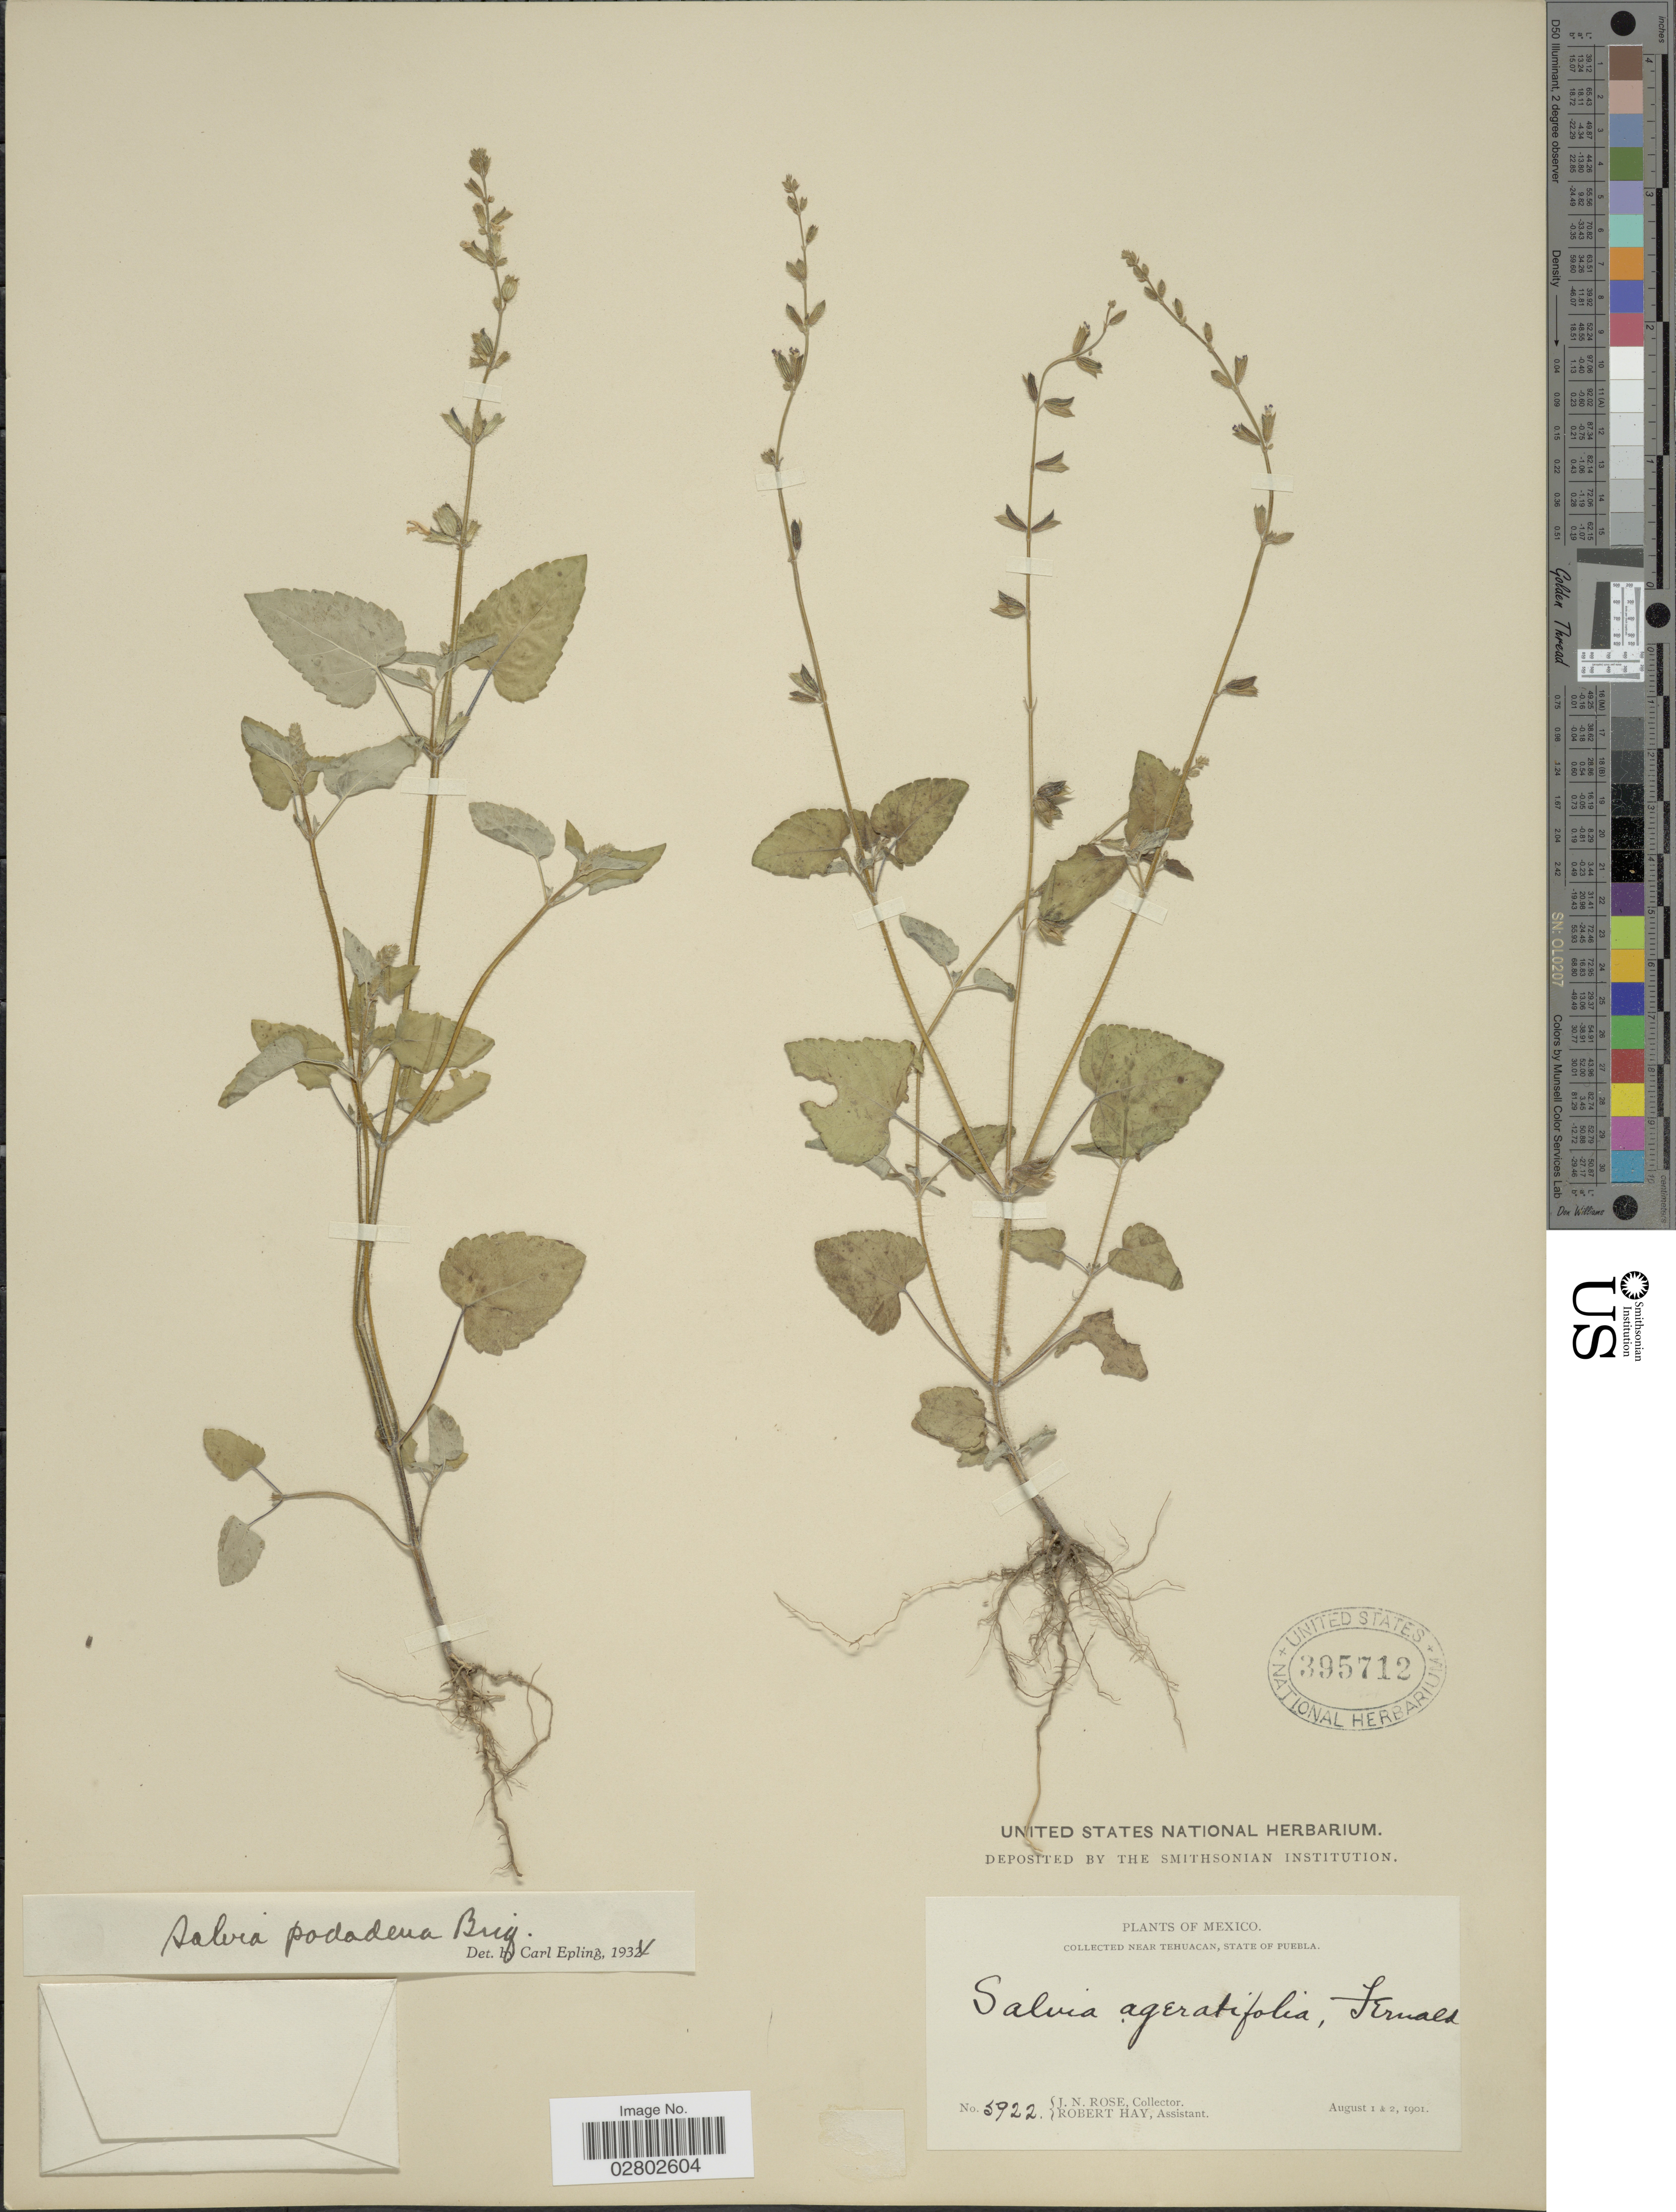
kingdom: Plantae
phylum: Tracheophyta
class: Magnoliopsida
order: Lamiales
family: Lamiaceae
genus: Salvia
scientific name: Salvia podadena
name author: Briq.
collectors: J. N. Rose & R. Hay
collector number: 5922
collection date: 1901-08-01/1901-08-02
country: Mexico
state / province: Puebla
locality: Near Tehuacan.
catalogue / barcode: US 395712